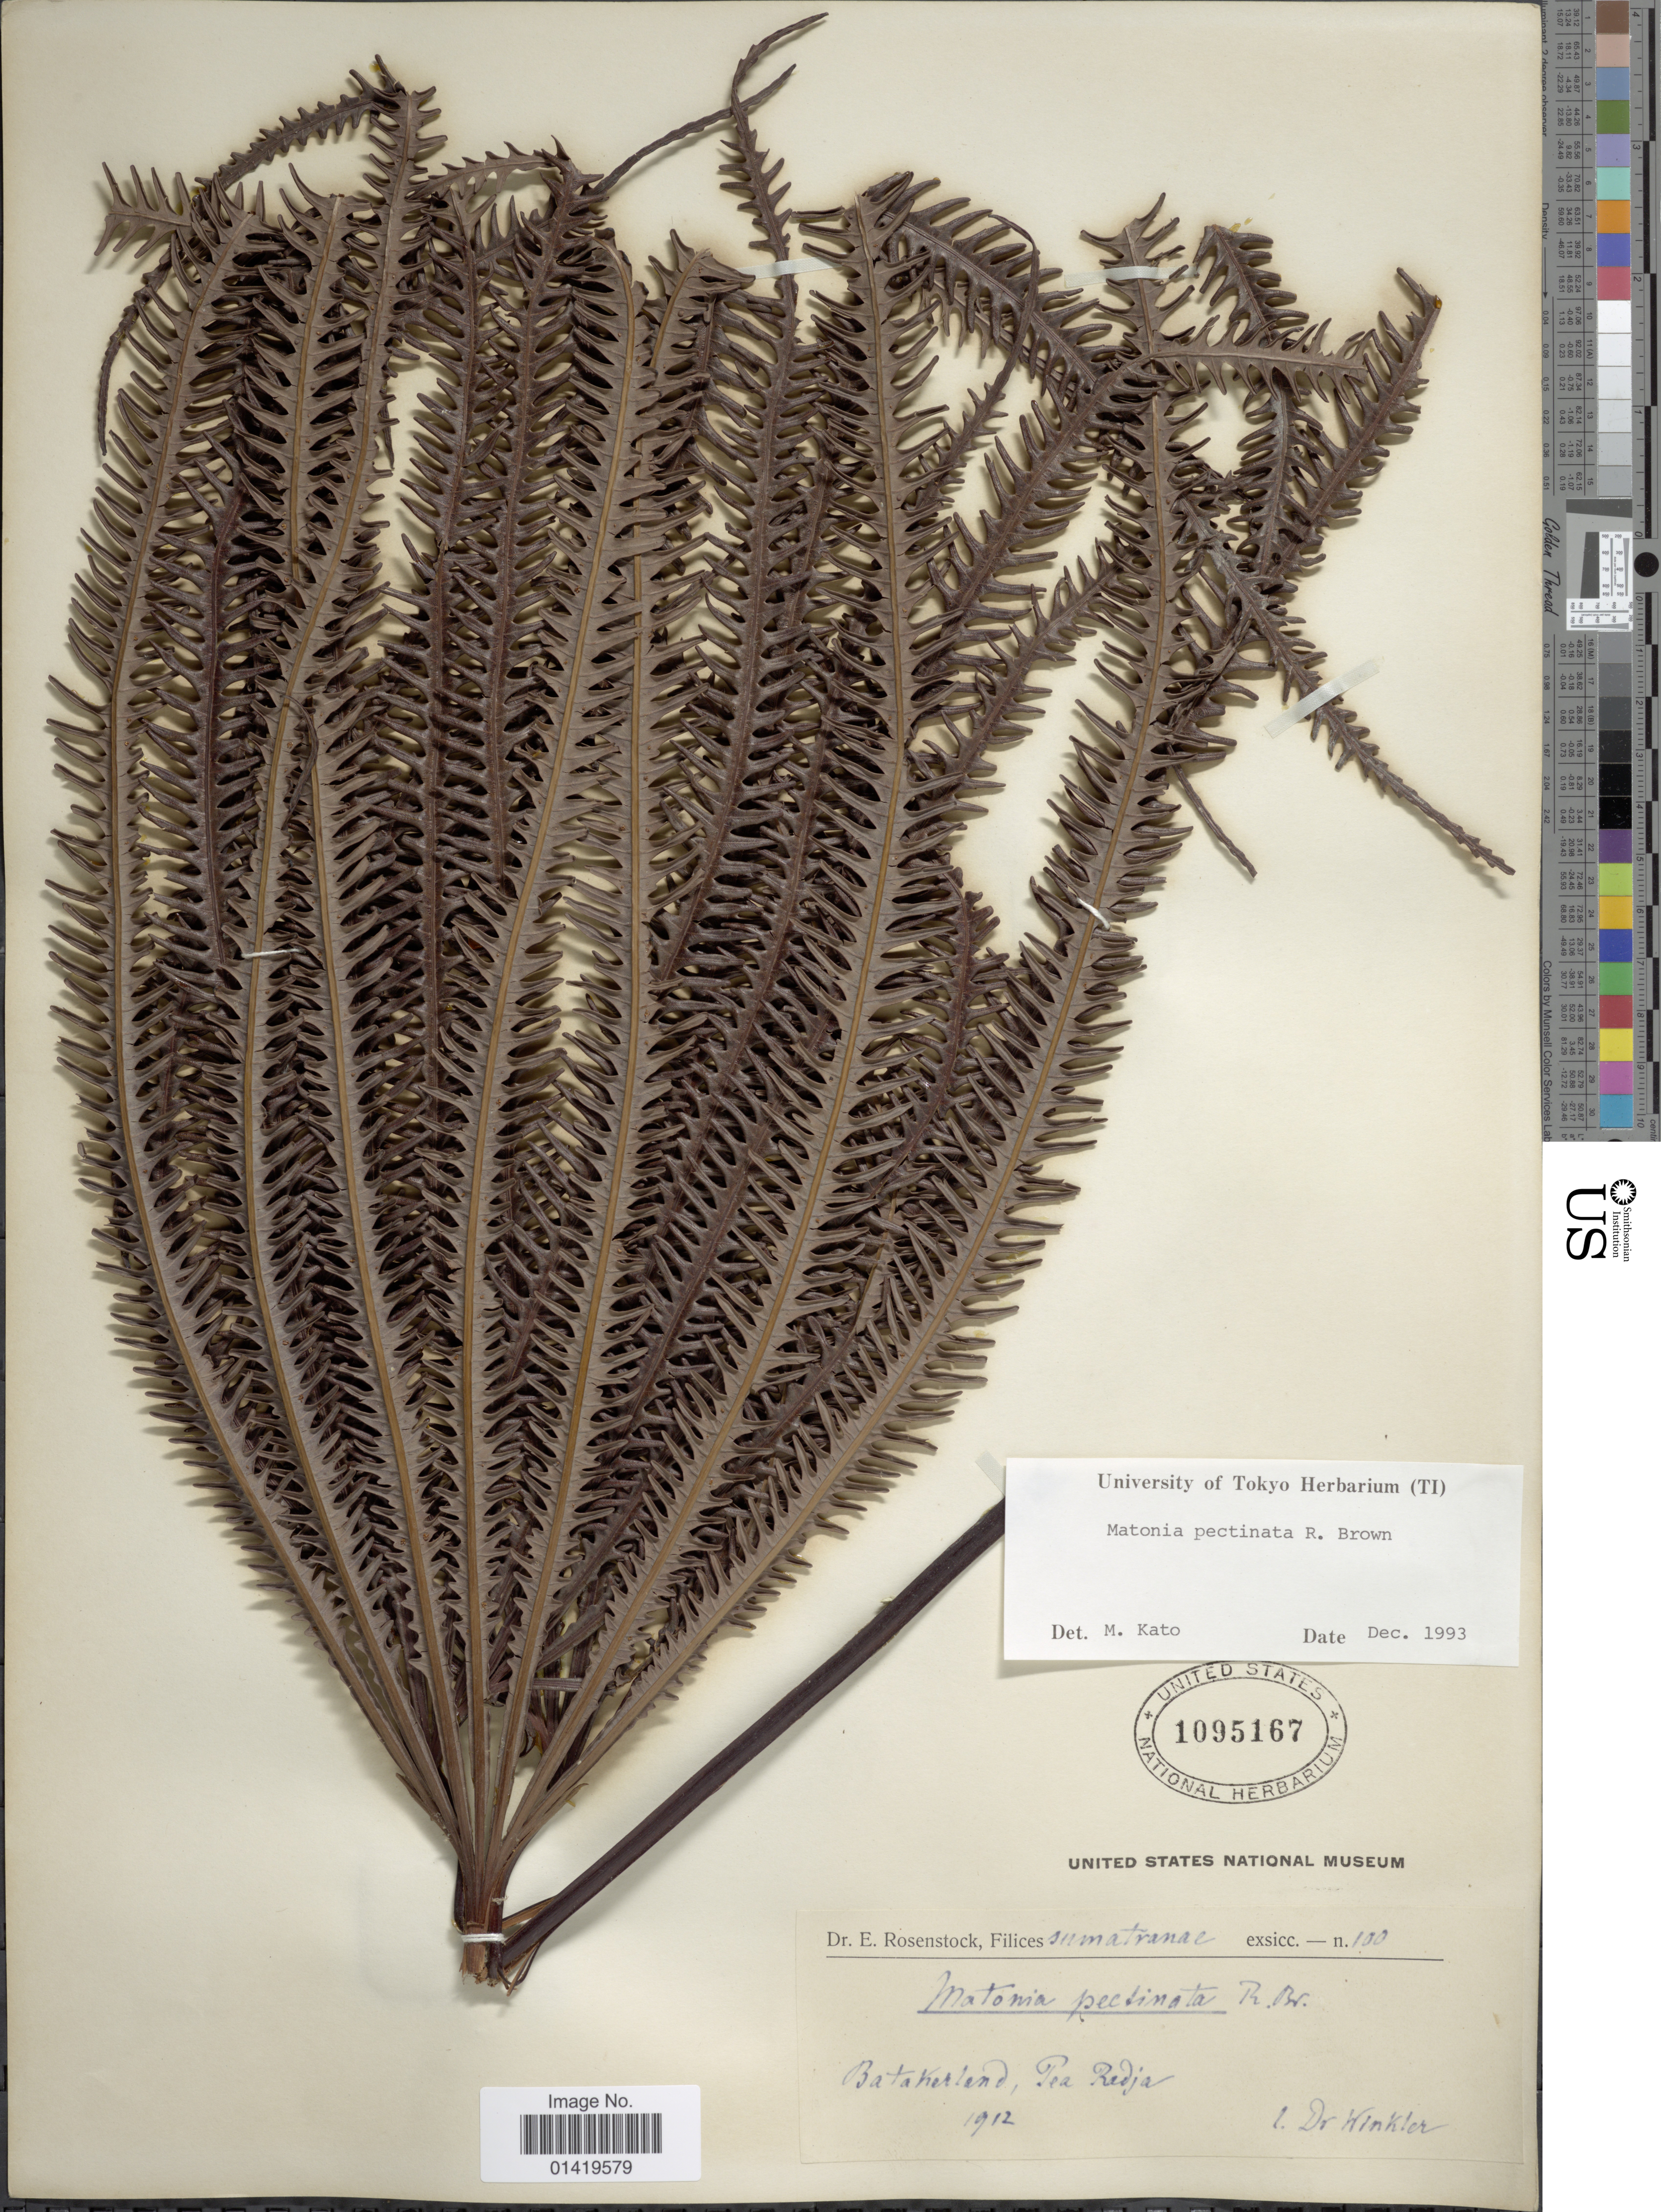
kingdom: Plantae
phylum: Tracheophyta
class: Polypodiopsida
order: Gleicheniales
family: Matoniaceae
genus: Matonia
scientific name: Matonia pectinata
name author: R. Br.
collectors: -. Winkler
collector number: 100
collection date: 1912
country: Indonesia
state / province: Sumatra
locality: Batakerland, Pea Redja [interpreted]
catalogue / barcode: US 1095167